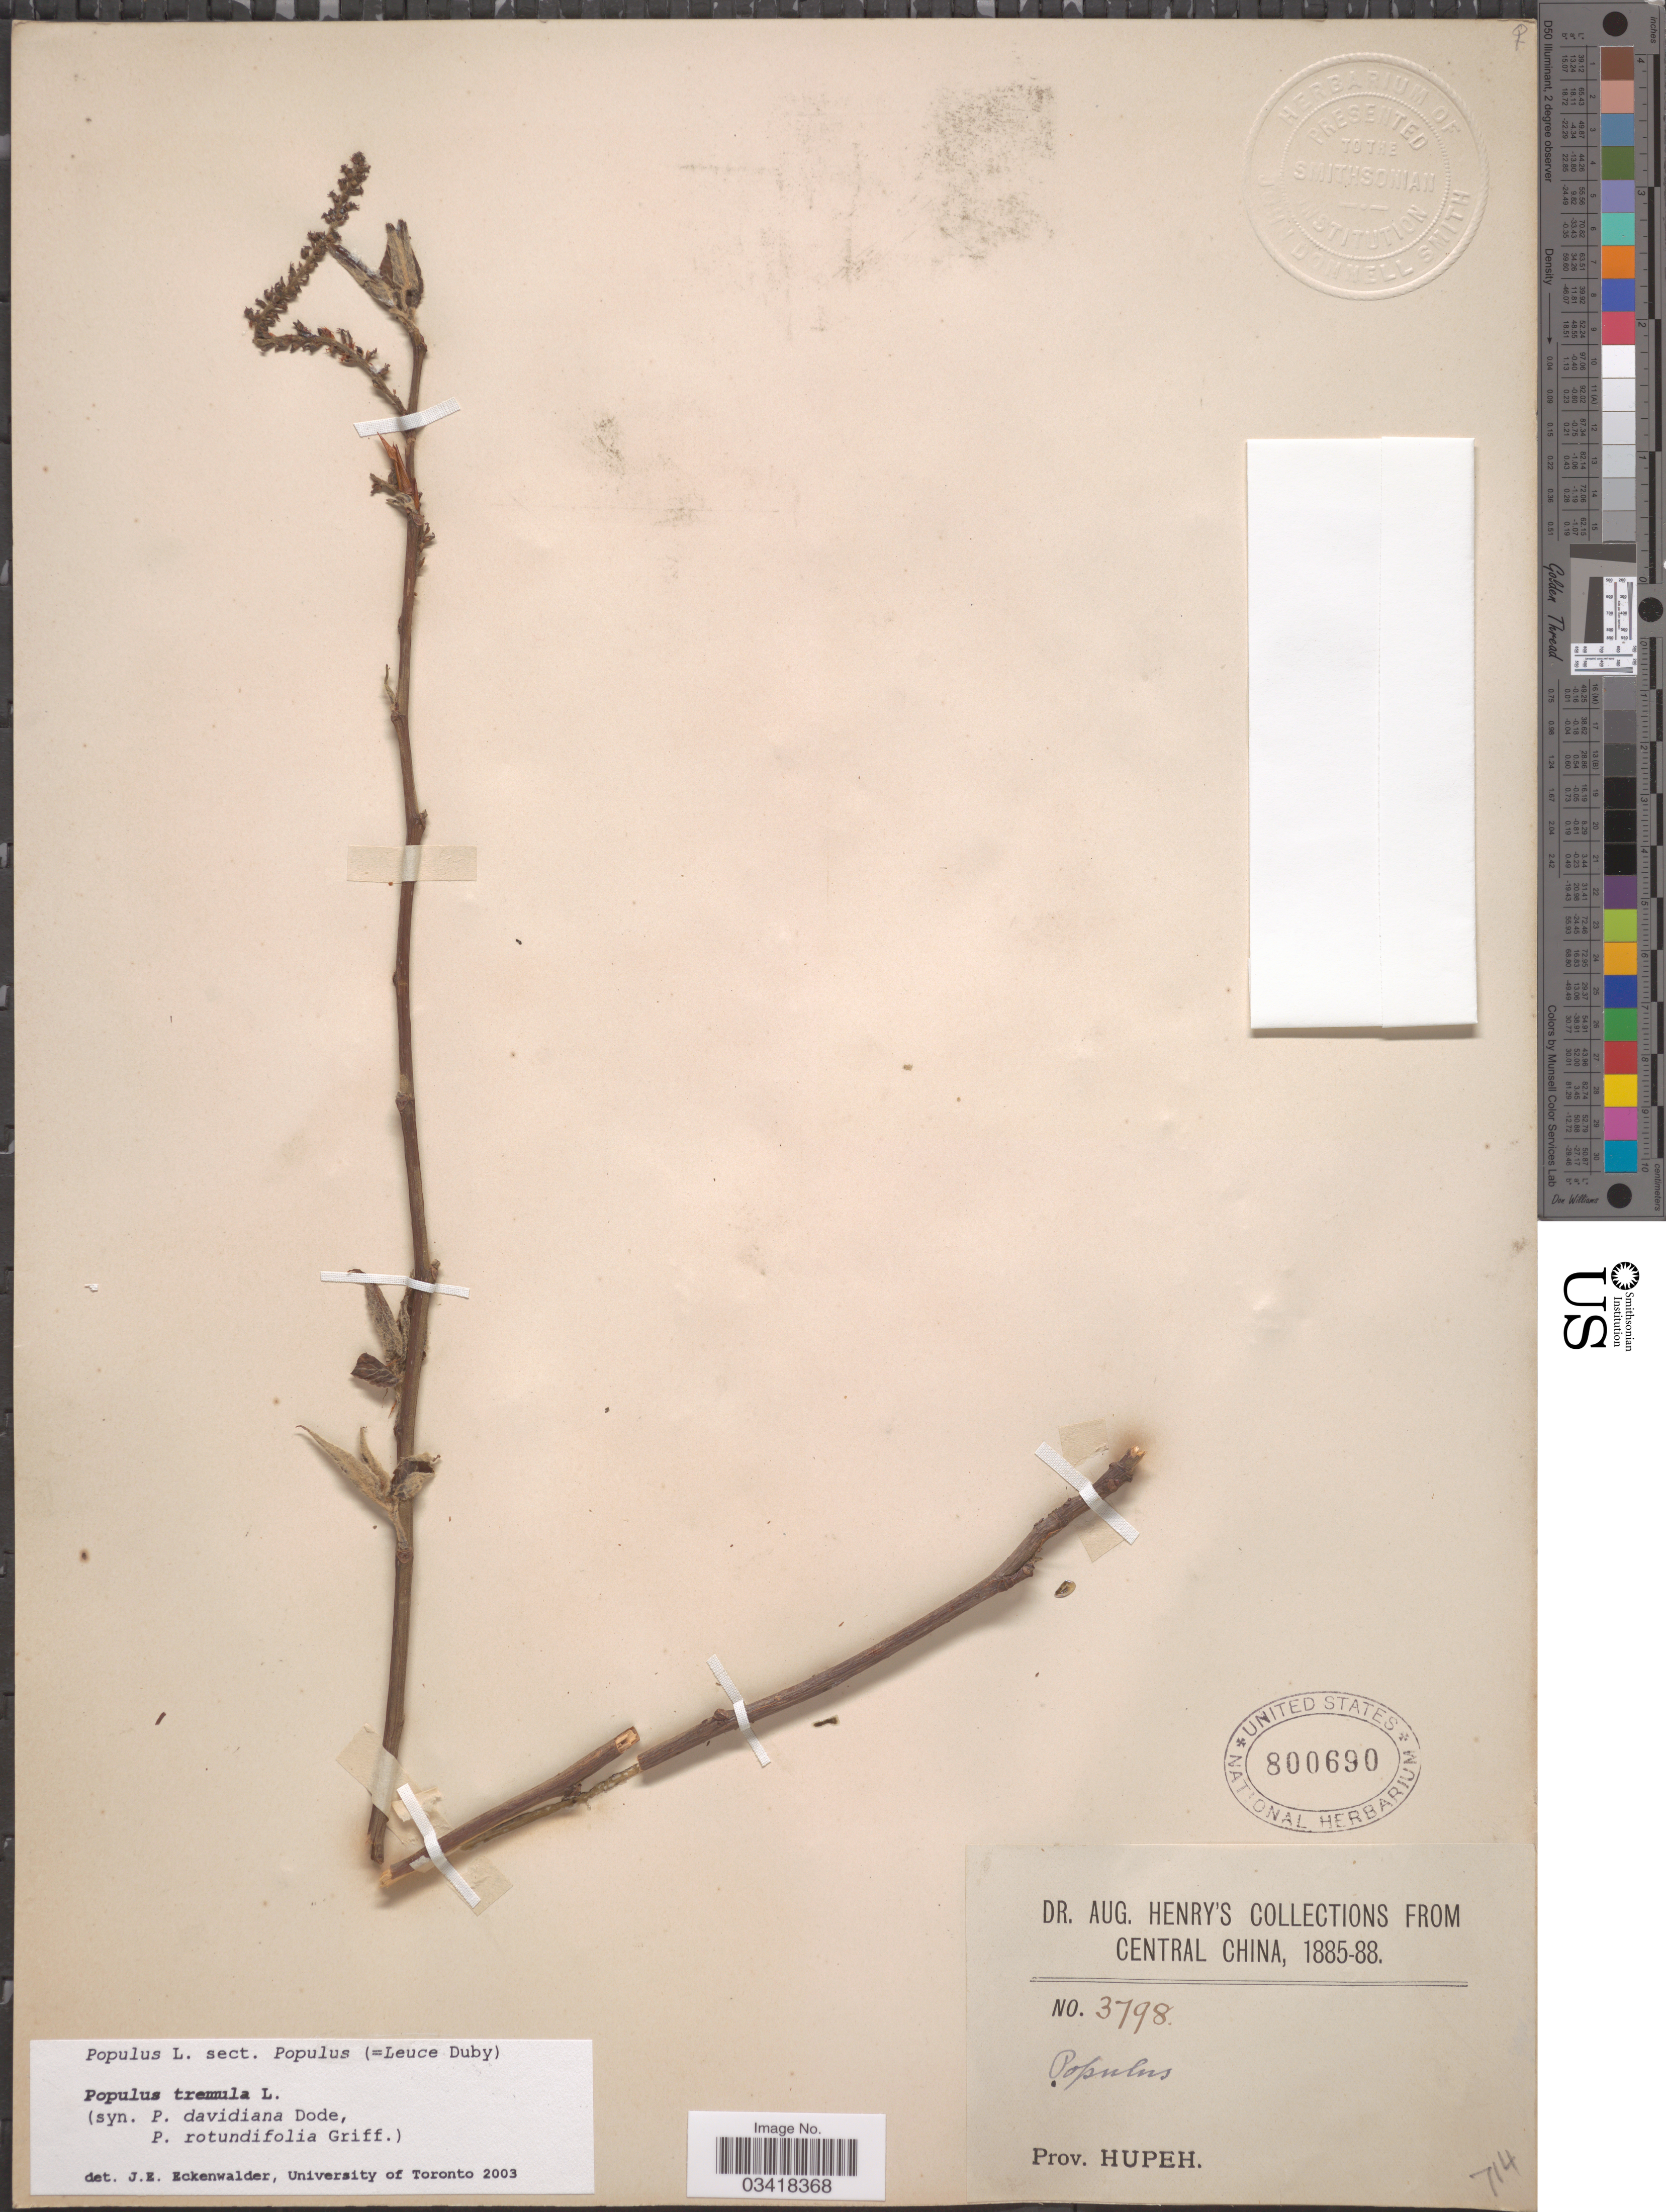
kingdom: Plantae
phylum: Tracheophyta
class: Magnoliopsida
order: Malpighiales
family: Salicaceae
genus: Populus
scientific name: Populus tremula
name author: L.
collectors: A. Henry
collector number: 3798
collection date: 1885/1888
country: China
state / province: Hubei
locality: Central China. Prov. Hupeh.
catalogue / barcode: US 800690